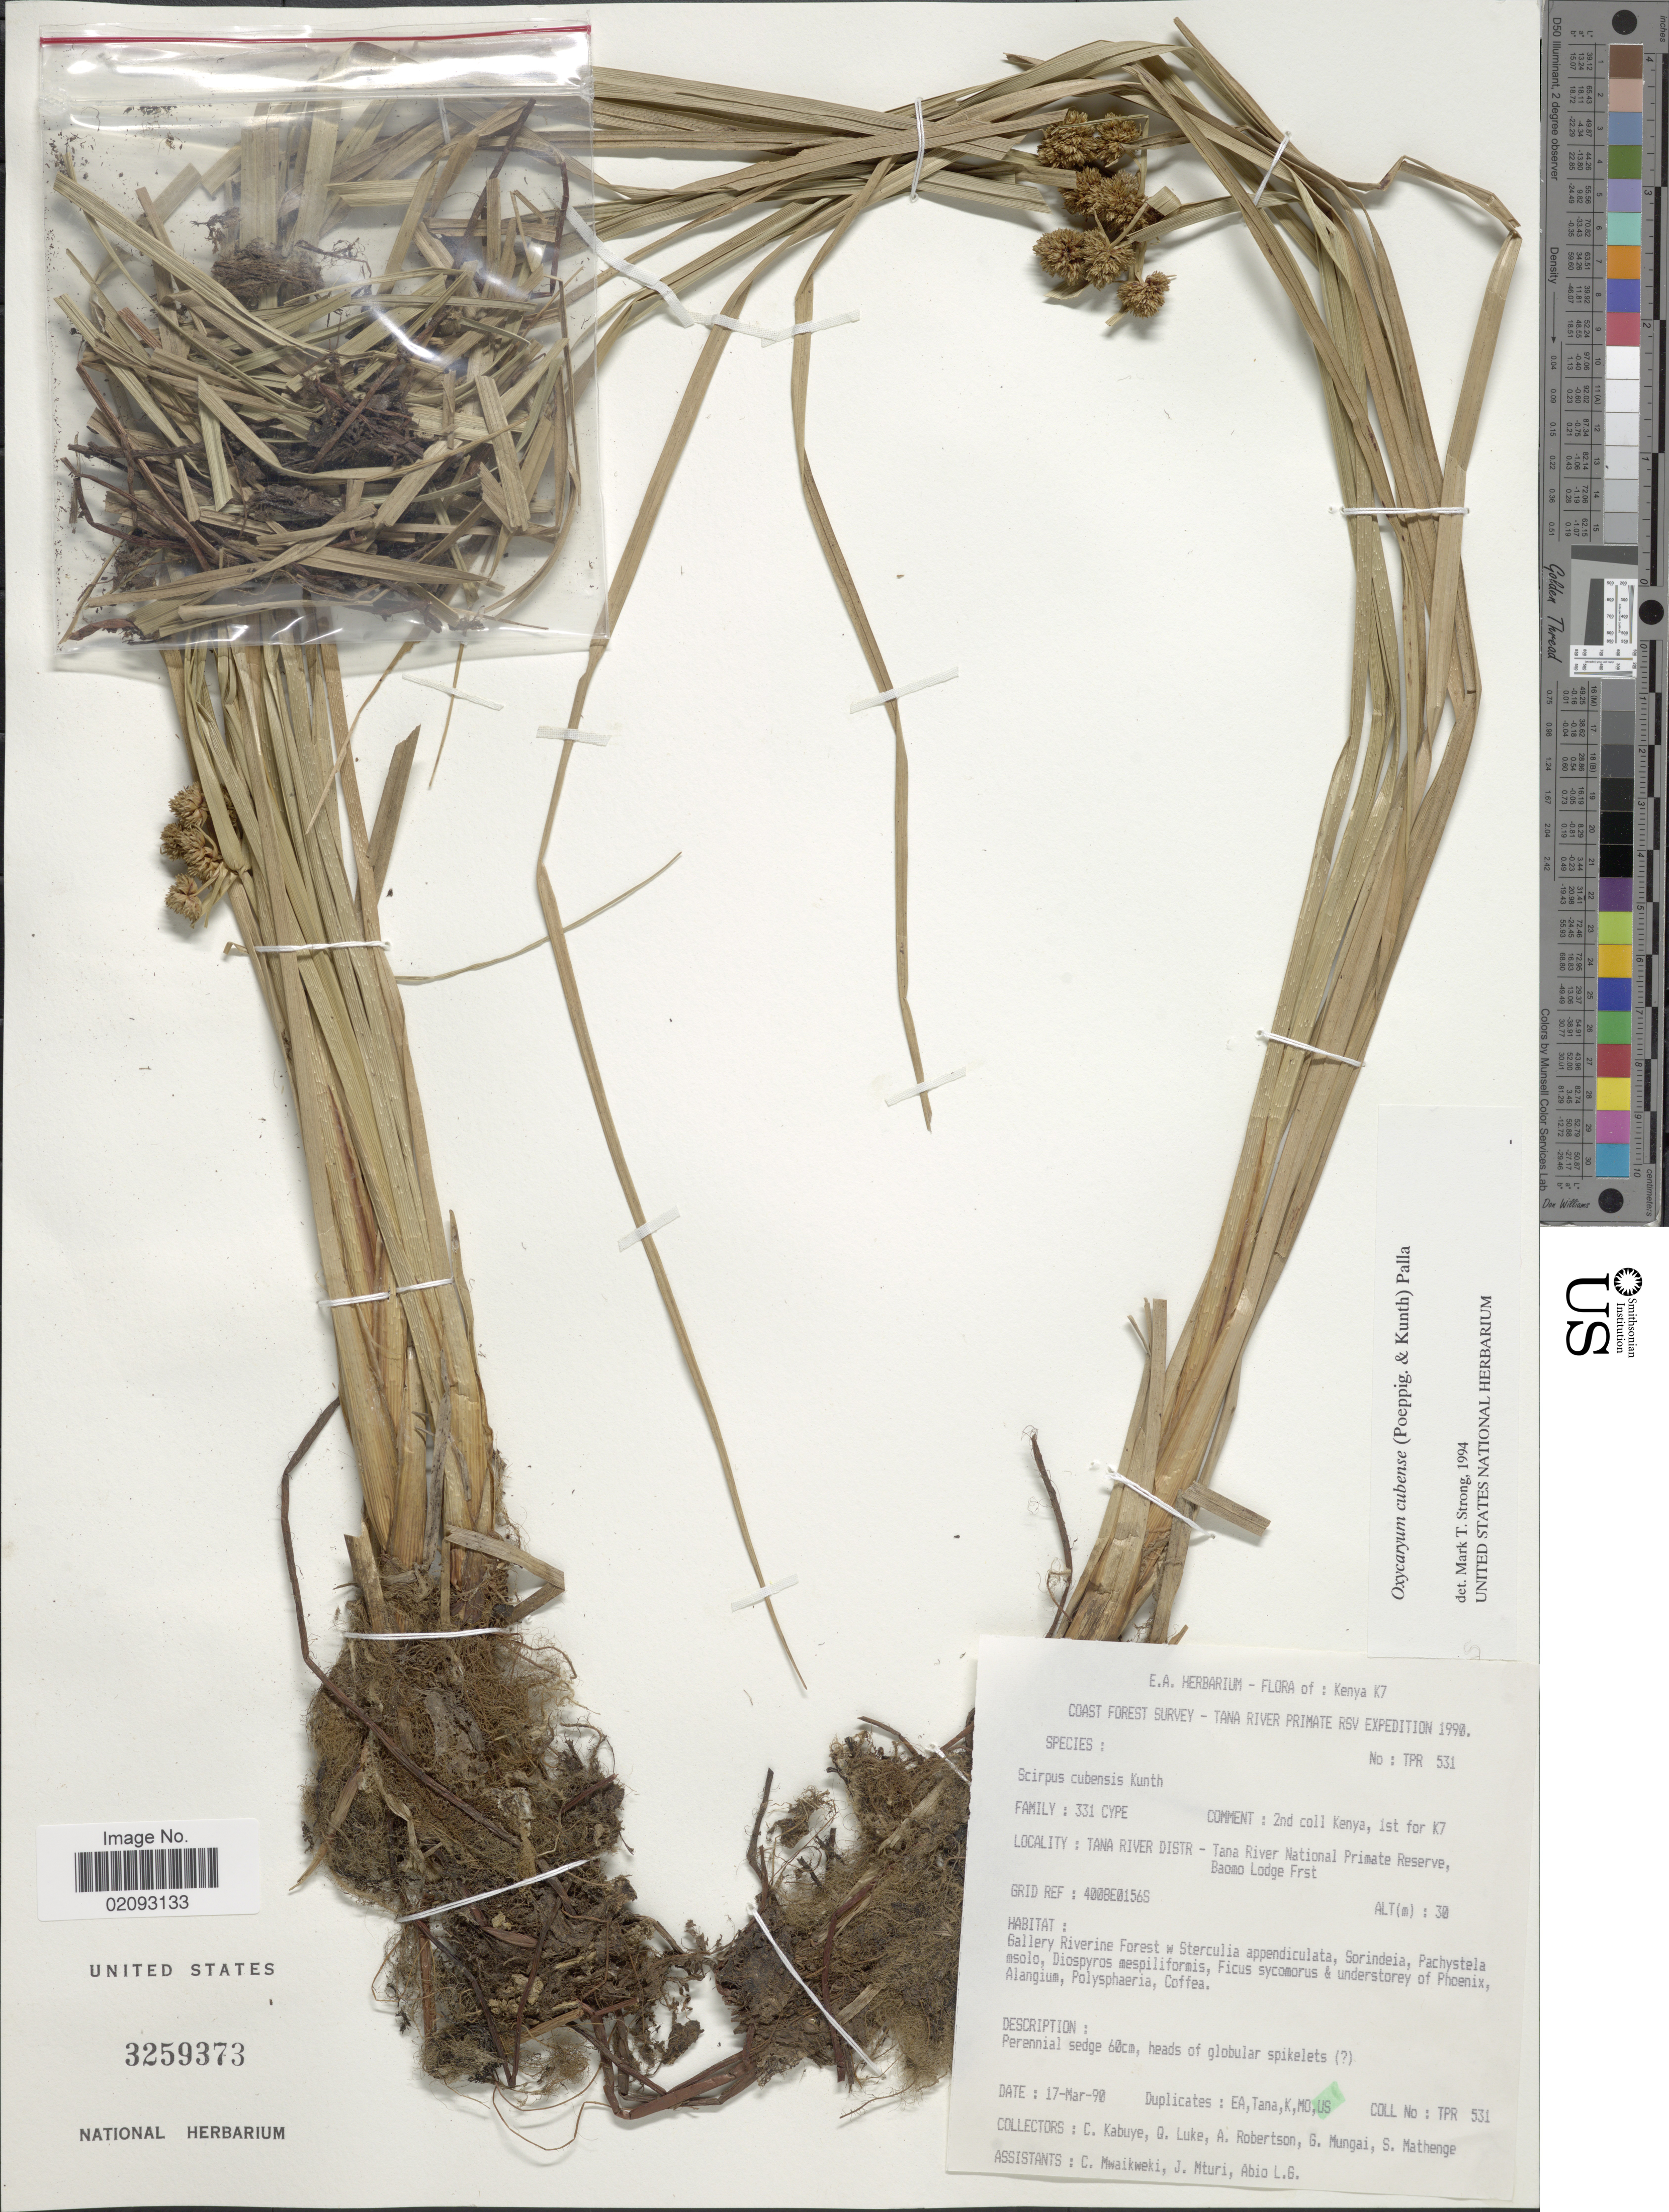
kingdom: Plantae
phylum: Tracheophyta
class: Liliopsida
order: Poales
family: Cyperaceae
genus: Cyperus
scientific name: Cyperus blepharoleptos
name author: Steud.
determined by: Strong, Mark T., (BOT), Smithsonian Institution - National Museum of Natural History (UNITED STATES)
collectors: C. Kabuye, G. Luke, A. Robertson, G. Mungai & S. Mathenge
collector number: TPR 531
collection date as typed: Transcribed d/m/y: 17/3/90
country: Kenya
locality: K7, Coast Forest Survey - Tana River Distr - Tana River National Primate Reserve, Baomo Lodge Frst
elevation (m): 30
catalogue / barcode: US 3259373